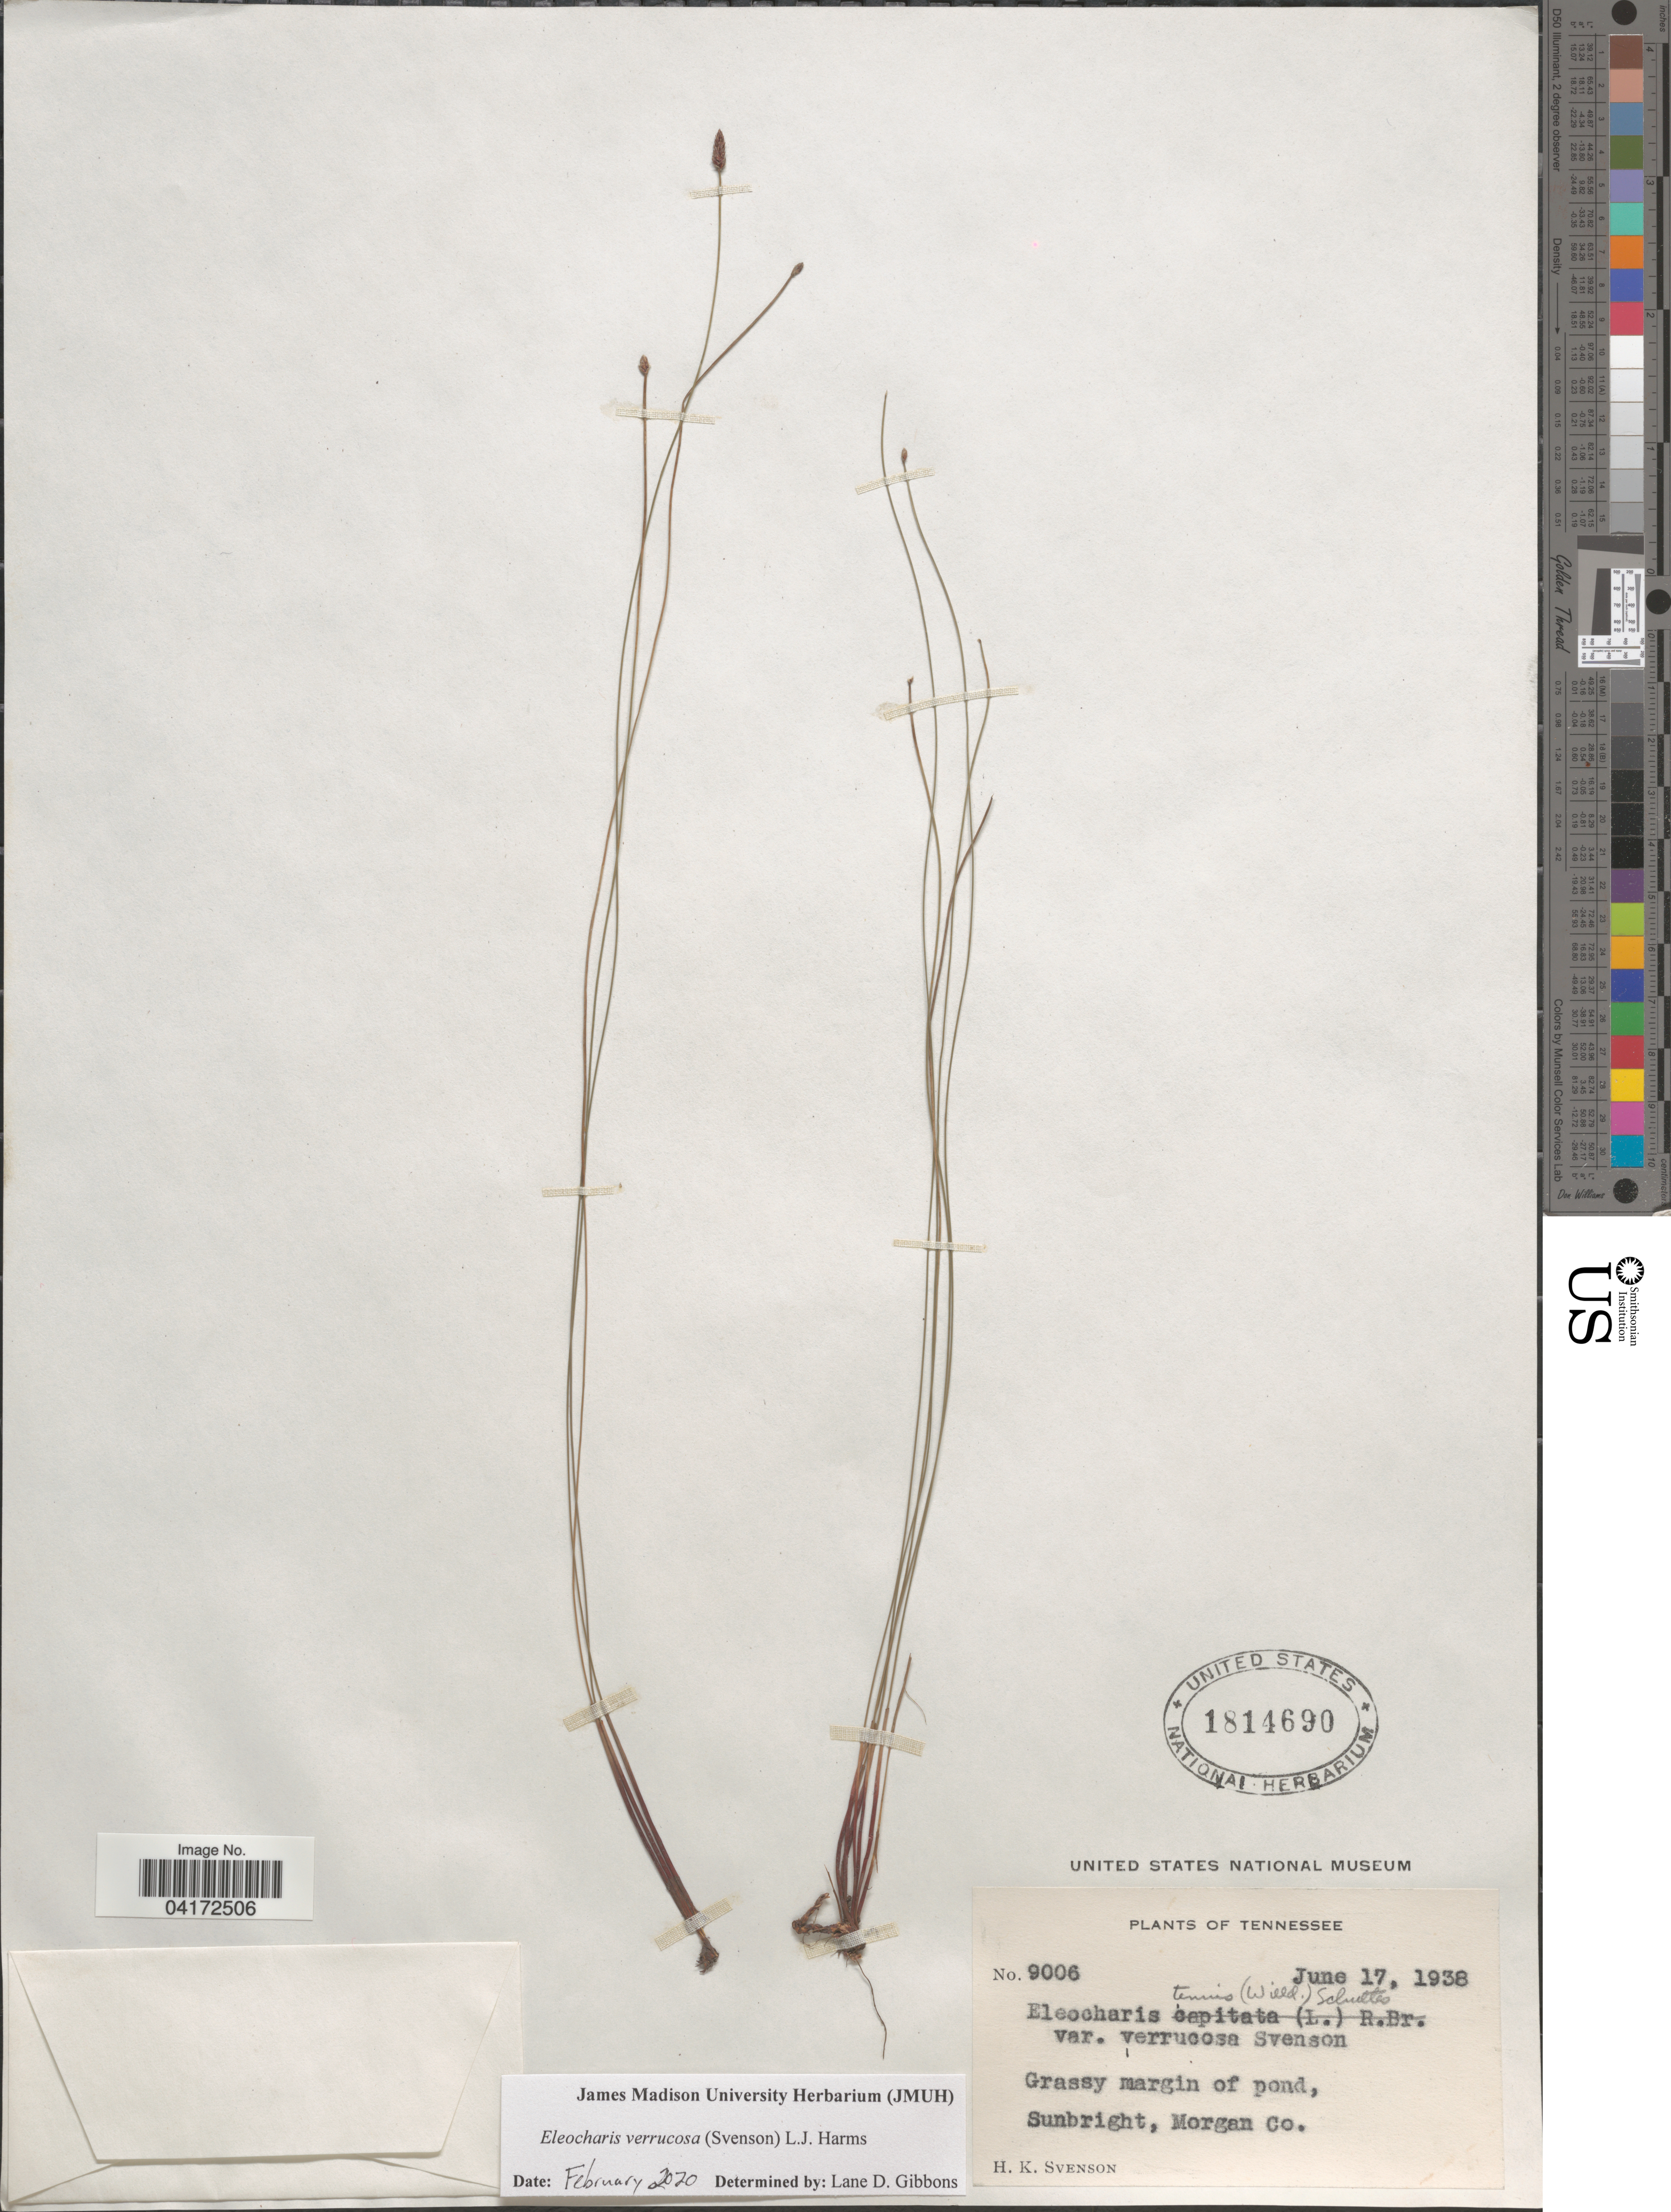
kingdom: Plantae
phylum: Tracheophyta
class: Liliopsida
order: Poales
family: Cyperaceae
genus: Eleocharis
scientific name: Eleocharis verrucosa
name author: (Svenson) L. J. Harms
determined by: Gibbons, Lane D.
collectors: H. K. Svenson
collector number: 9006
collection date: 1938-06-17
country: United States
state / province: Tennessee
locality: Sunbright, Morgan Co.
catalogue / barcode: US 1814690